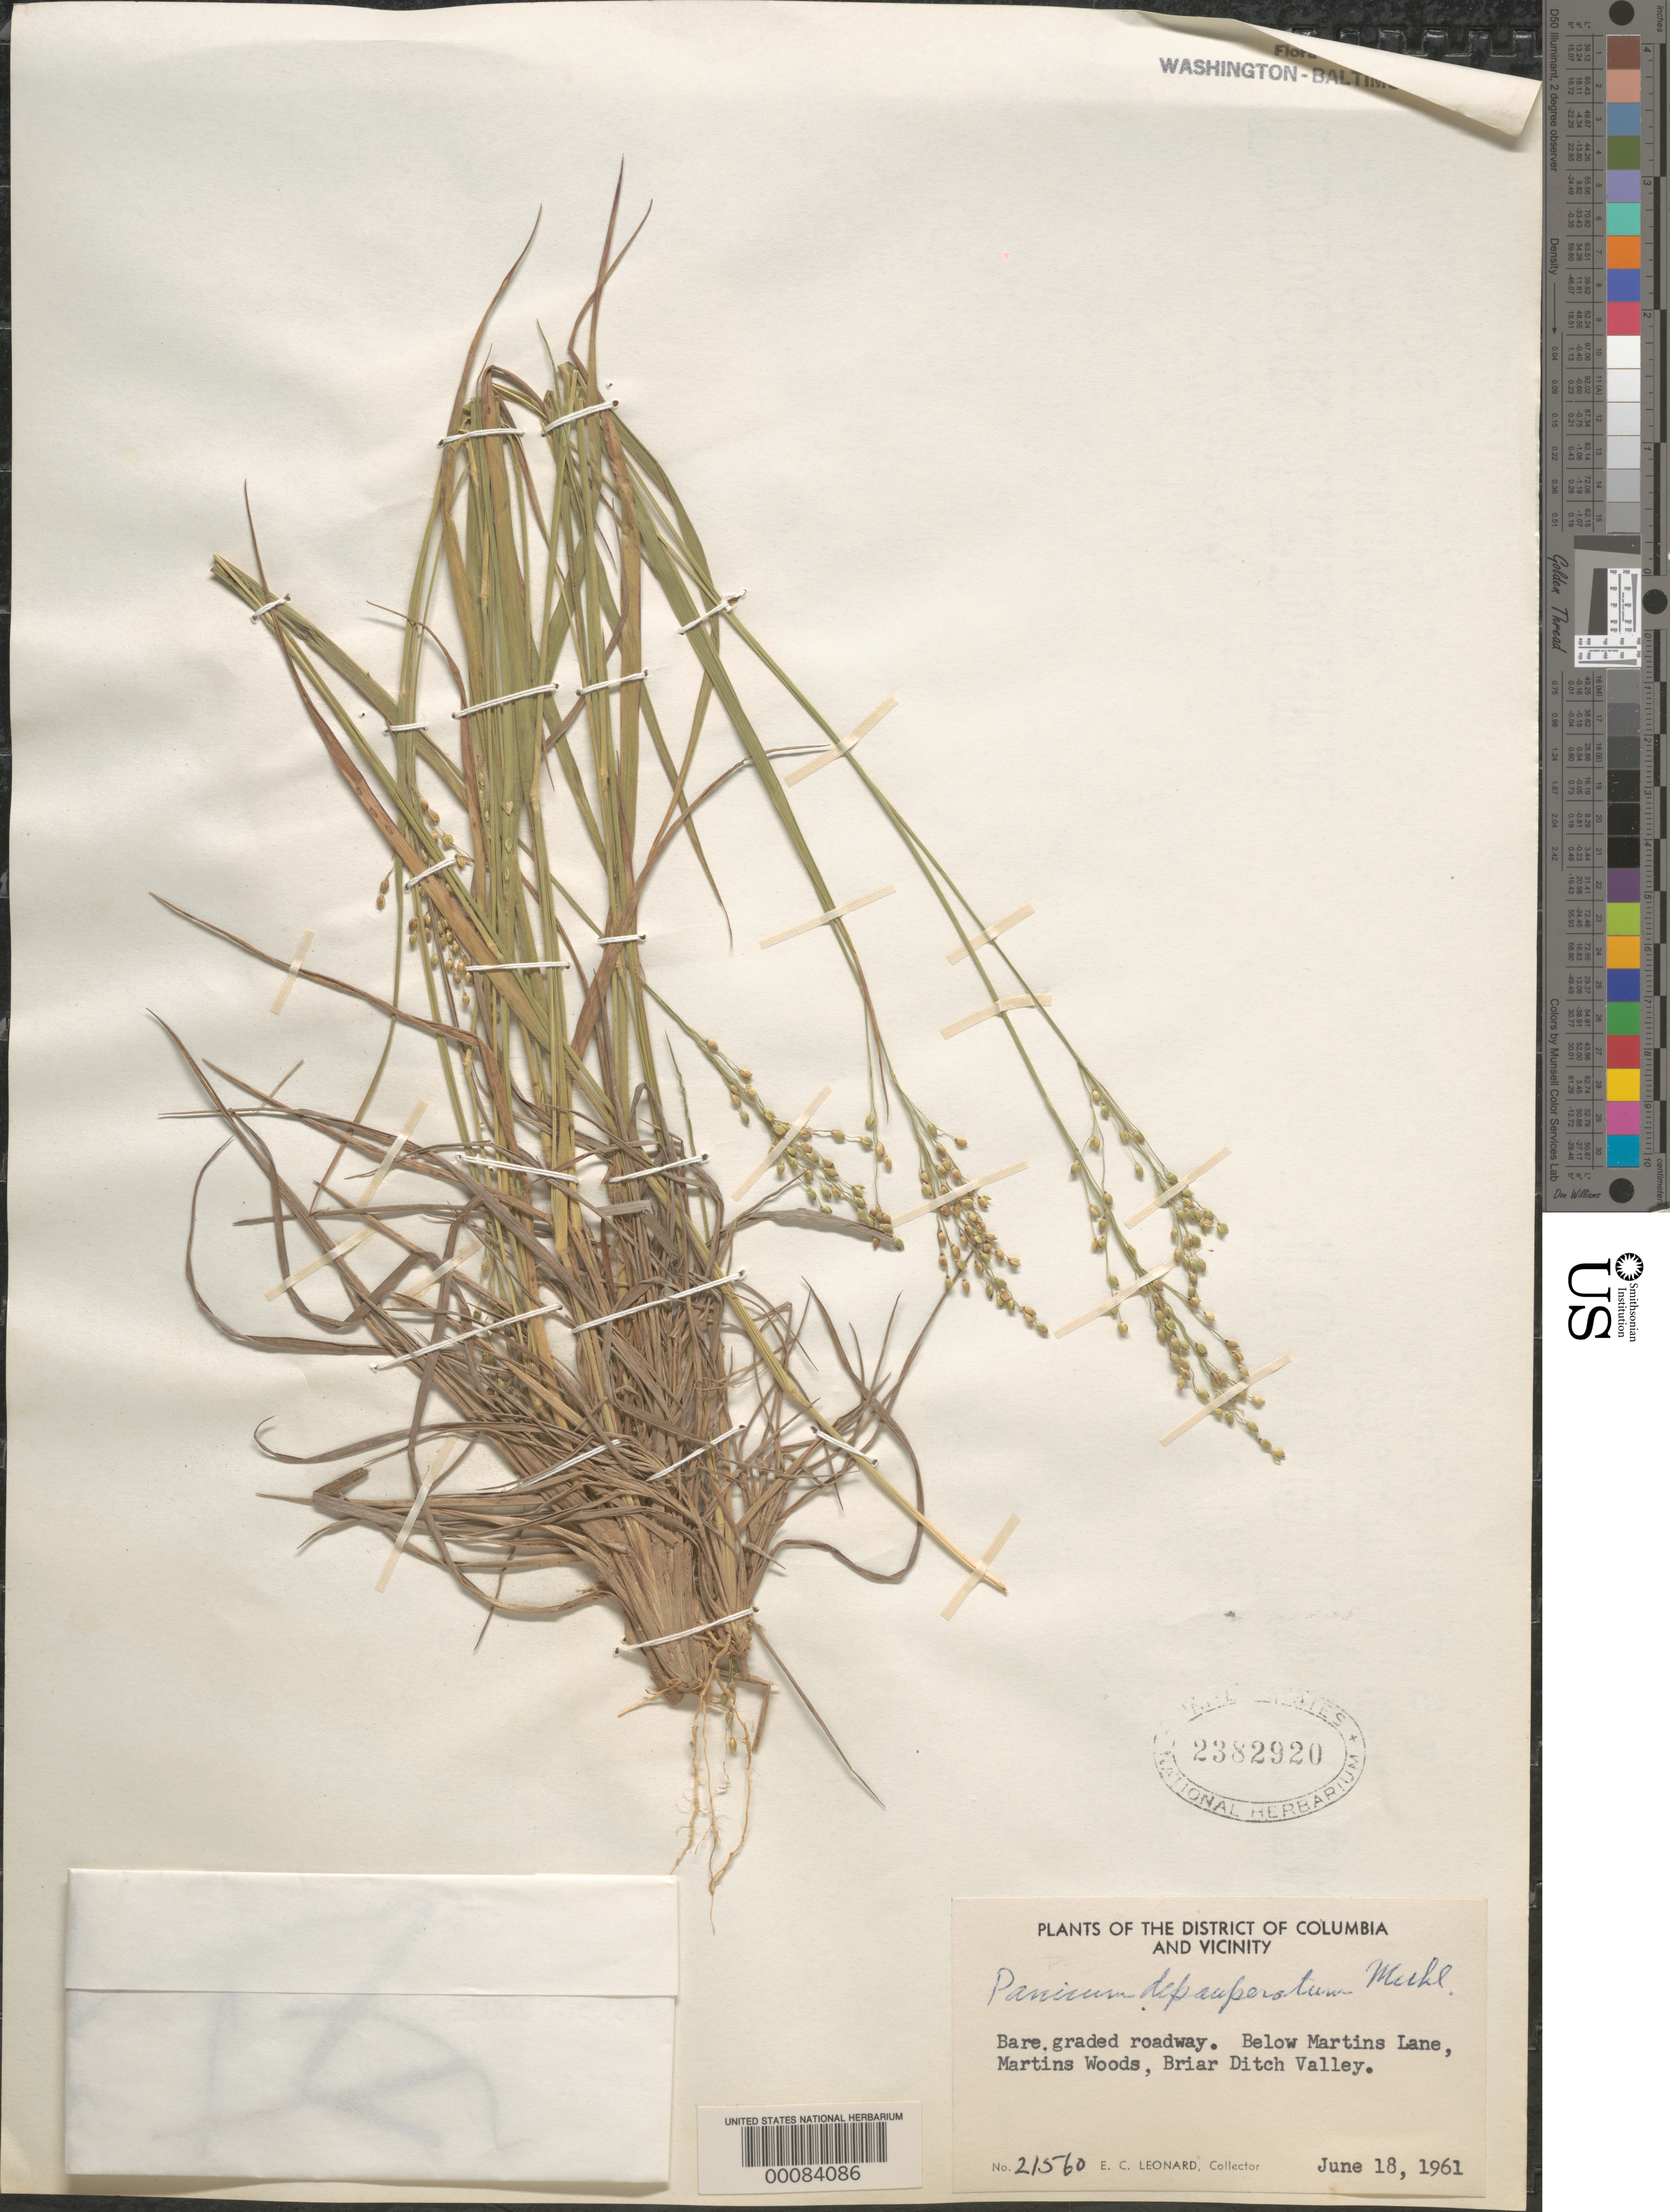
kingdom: Plantae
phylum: Tracheophyta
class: Liliopsida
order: Poales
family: Poaceae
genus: Dichanthelium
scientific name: Dichanthelium depauperatum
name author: (Muhl.) Gould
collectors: E. C. Leonard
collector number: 21560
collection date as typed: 18 Jun 1961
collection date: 1961-06-18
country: United States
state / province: Maryland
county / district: Prince George's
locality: Martin Woods, Briar Ditch Valley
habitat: Bare graded roadway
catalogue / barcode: US 2382920